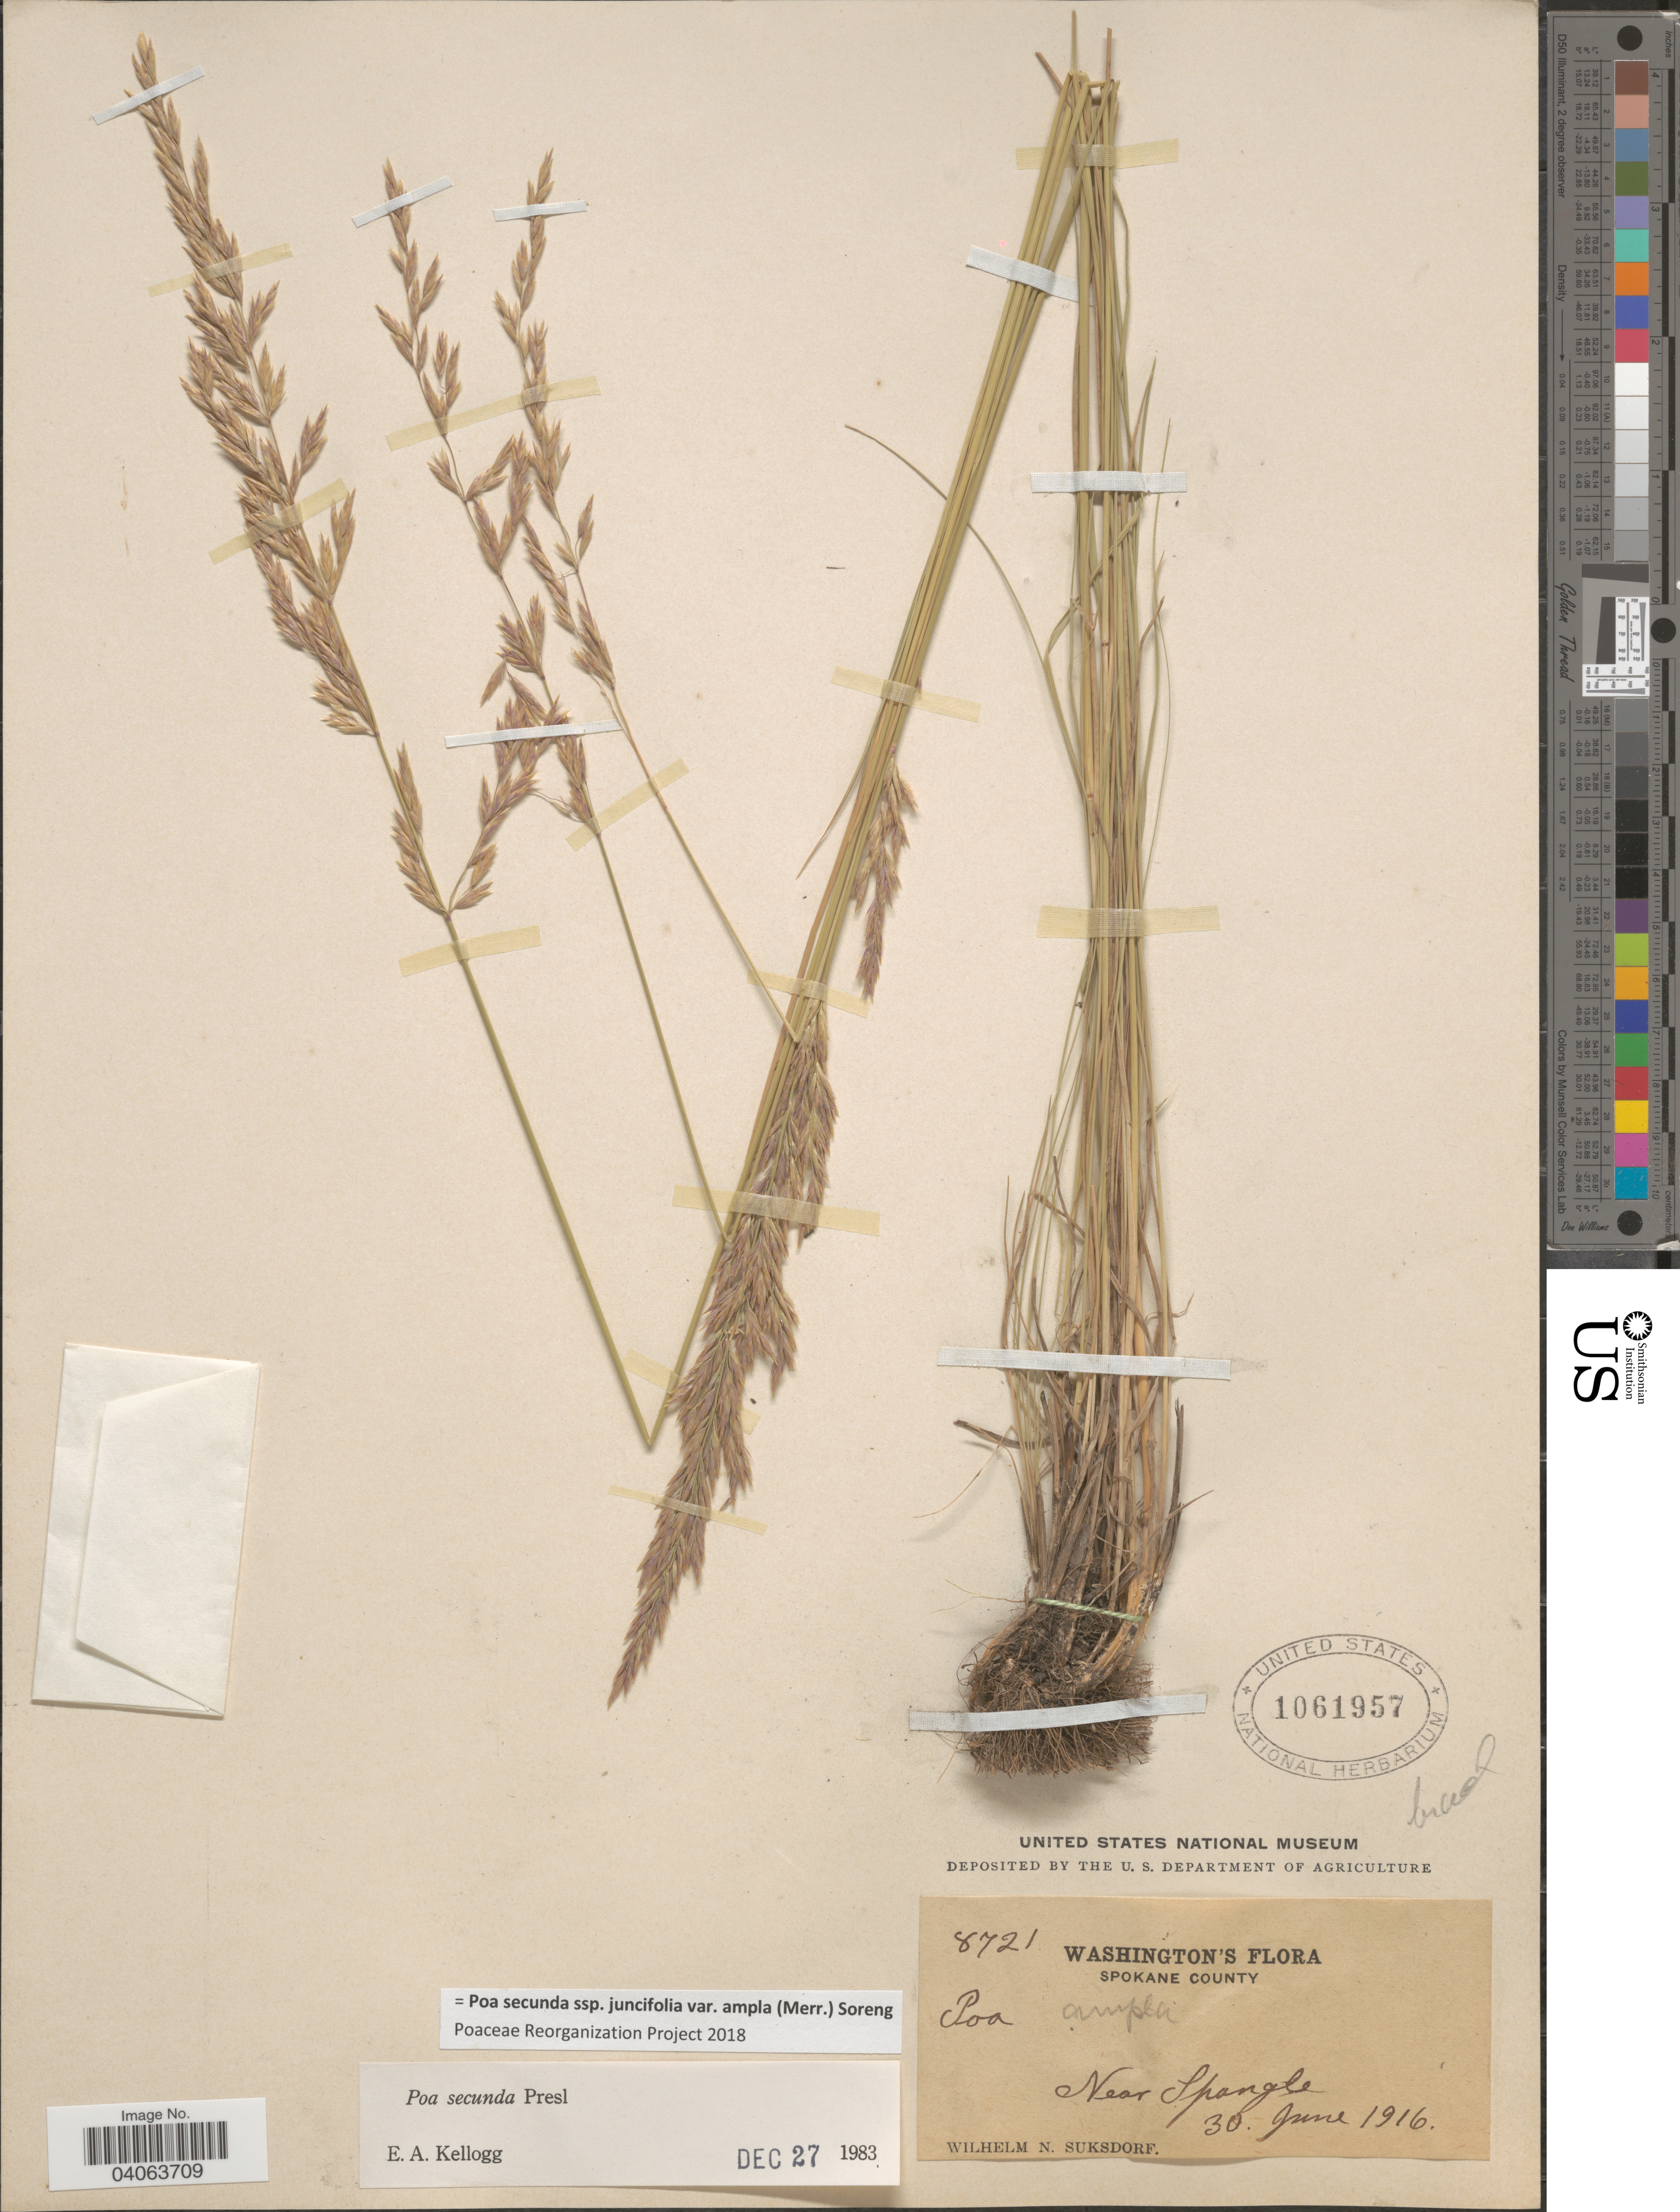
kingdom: Plantae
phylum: Tracheophyta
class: Liliopsida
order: Poales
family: Poaceae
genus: Poa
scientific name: Poa secunda subsp. juncifolia var. ampla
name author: (Merr.) Soreng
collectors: W. N. Suksdorf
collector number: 8721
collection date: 1916-06-30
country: United States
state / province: Washington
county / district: Spokane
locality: Spokane County. Near Spangle.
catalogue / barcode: US 1061957